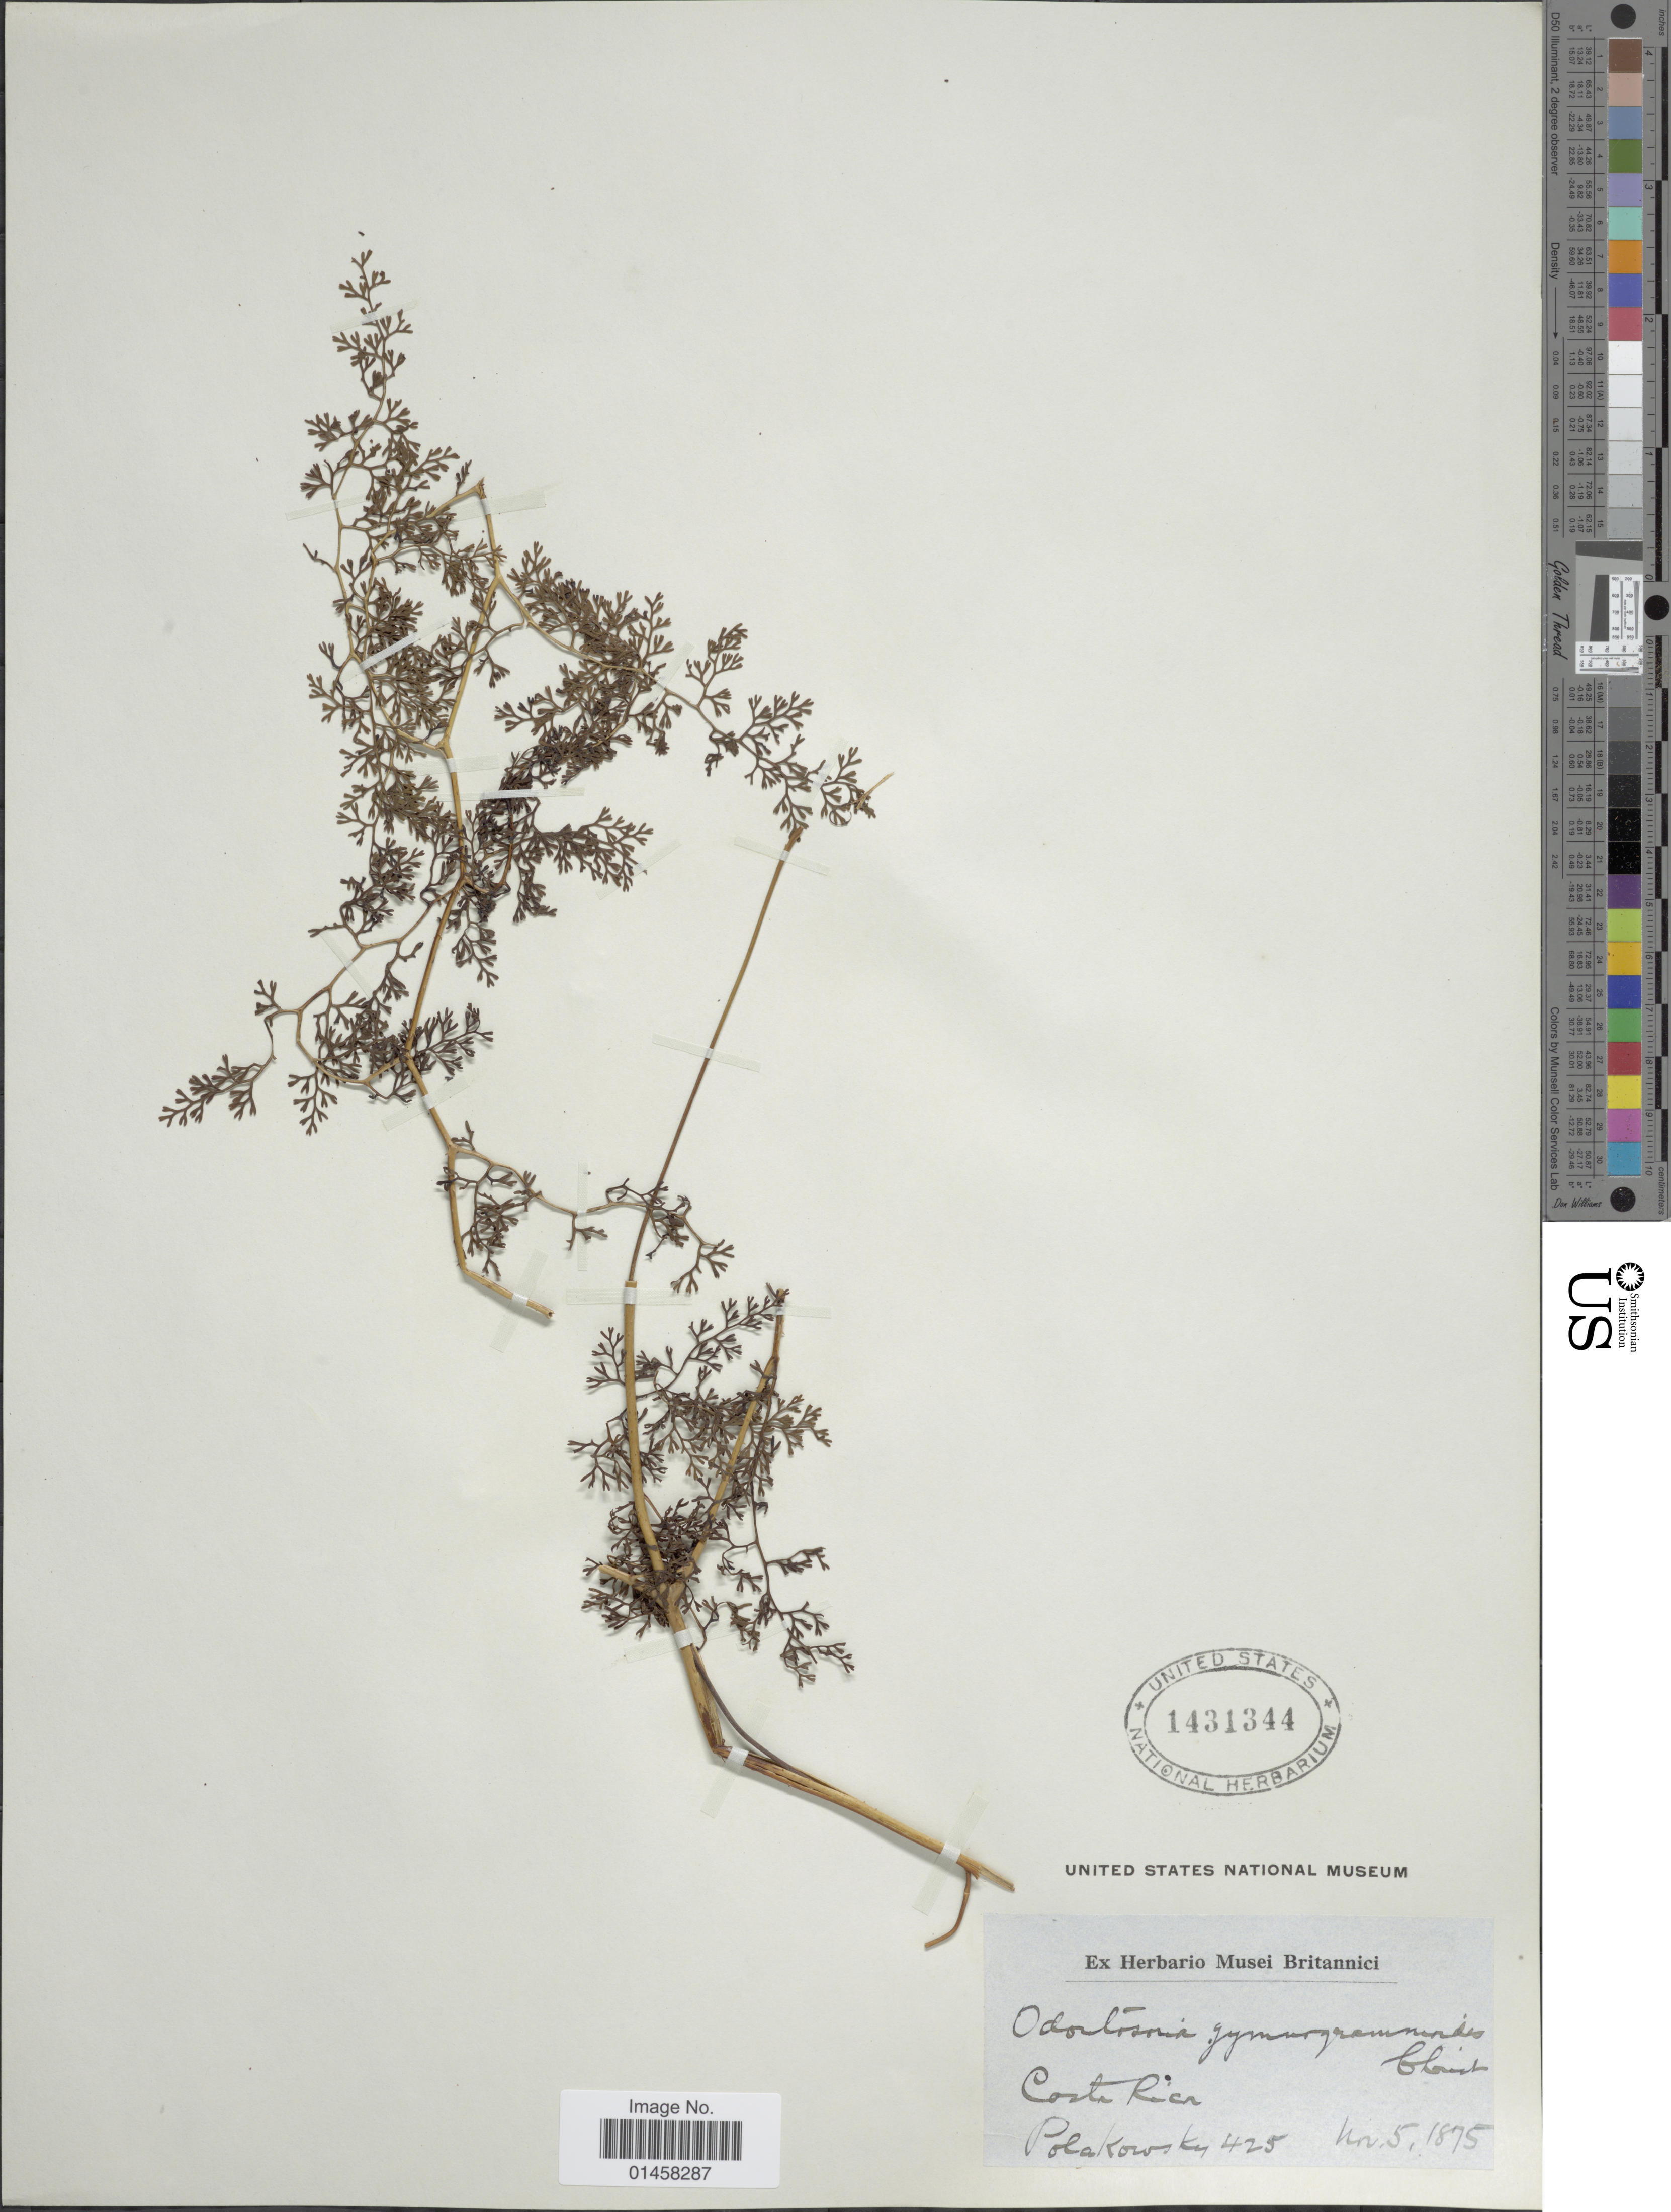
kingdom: Plantae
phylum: Tracheophyta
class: Polypodiopsida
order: Polypodiales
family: Lindsaeaceae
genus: Odontosoria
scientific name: Odontosoria gymnogrammoides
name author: Christ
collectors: H. Polakowsky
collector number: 425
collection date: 1875-05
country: Costa Rica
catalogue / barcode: US 1431344